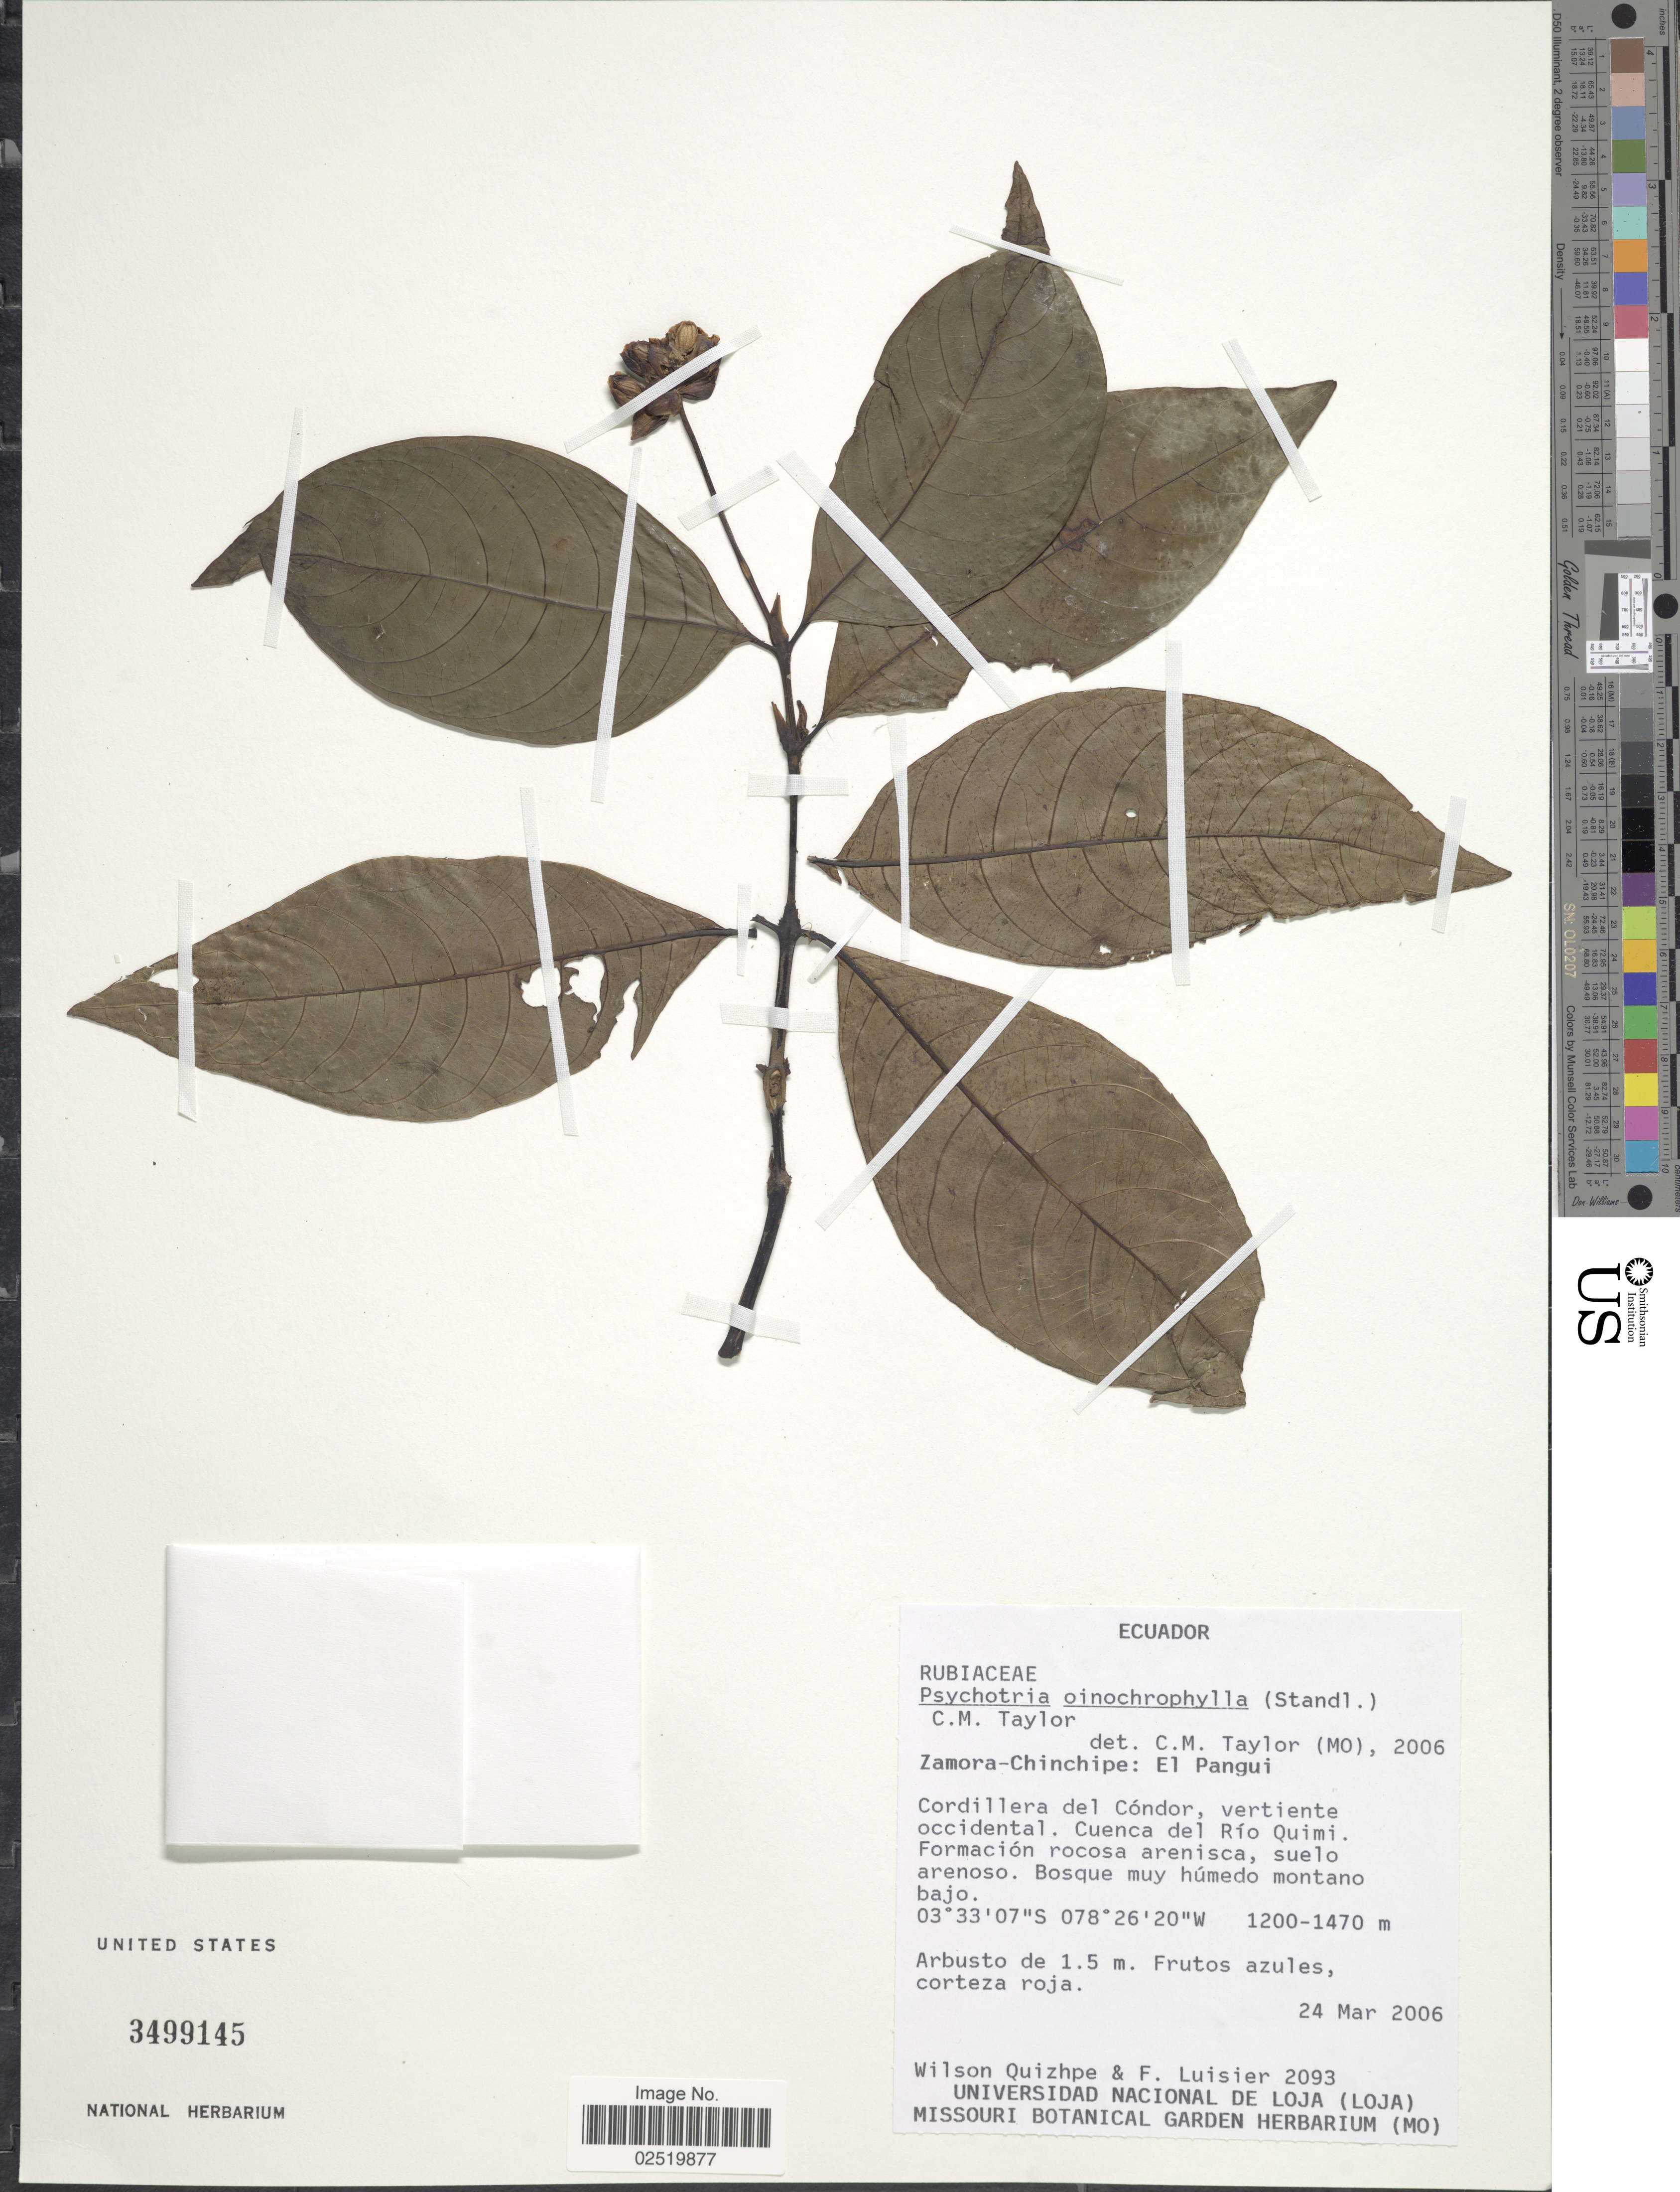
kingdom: Plantae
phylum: Tracheophyta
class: Magnoliopsida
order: Gentianales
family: Rubiaceae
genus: Psychotria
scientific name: Psychotria oinochrophylla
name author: (Standl.) C.M. Taylor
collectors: W. Quizhpe & F. Luisier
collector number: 2093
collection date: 2006-03-24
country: Ecuador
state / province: Zamora-Chinchipe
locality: El Pangui. Cordillera del Condor, vertiente occidental. Cuenca del Rio Quimi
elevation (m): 1200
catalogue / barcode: US 3499145